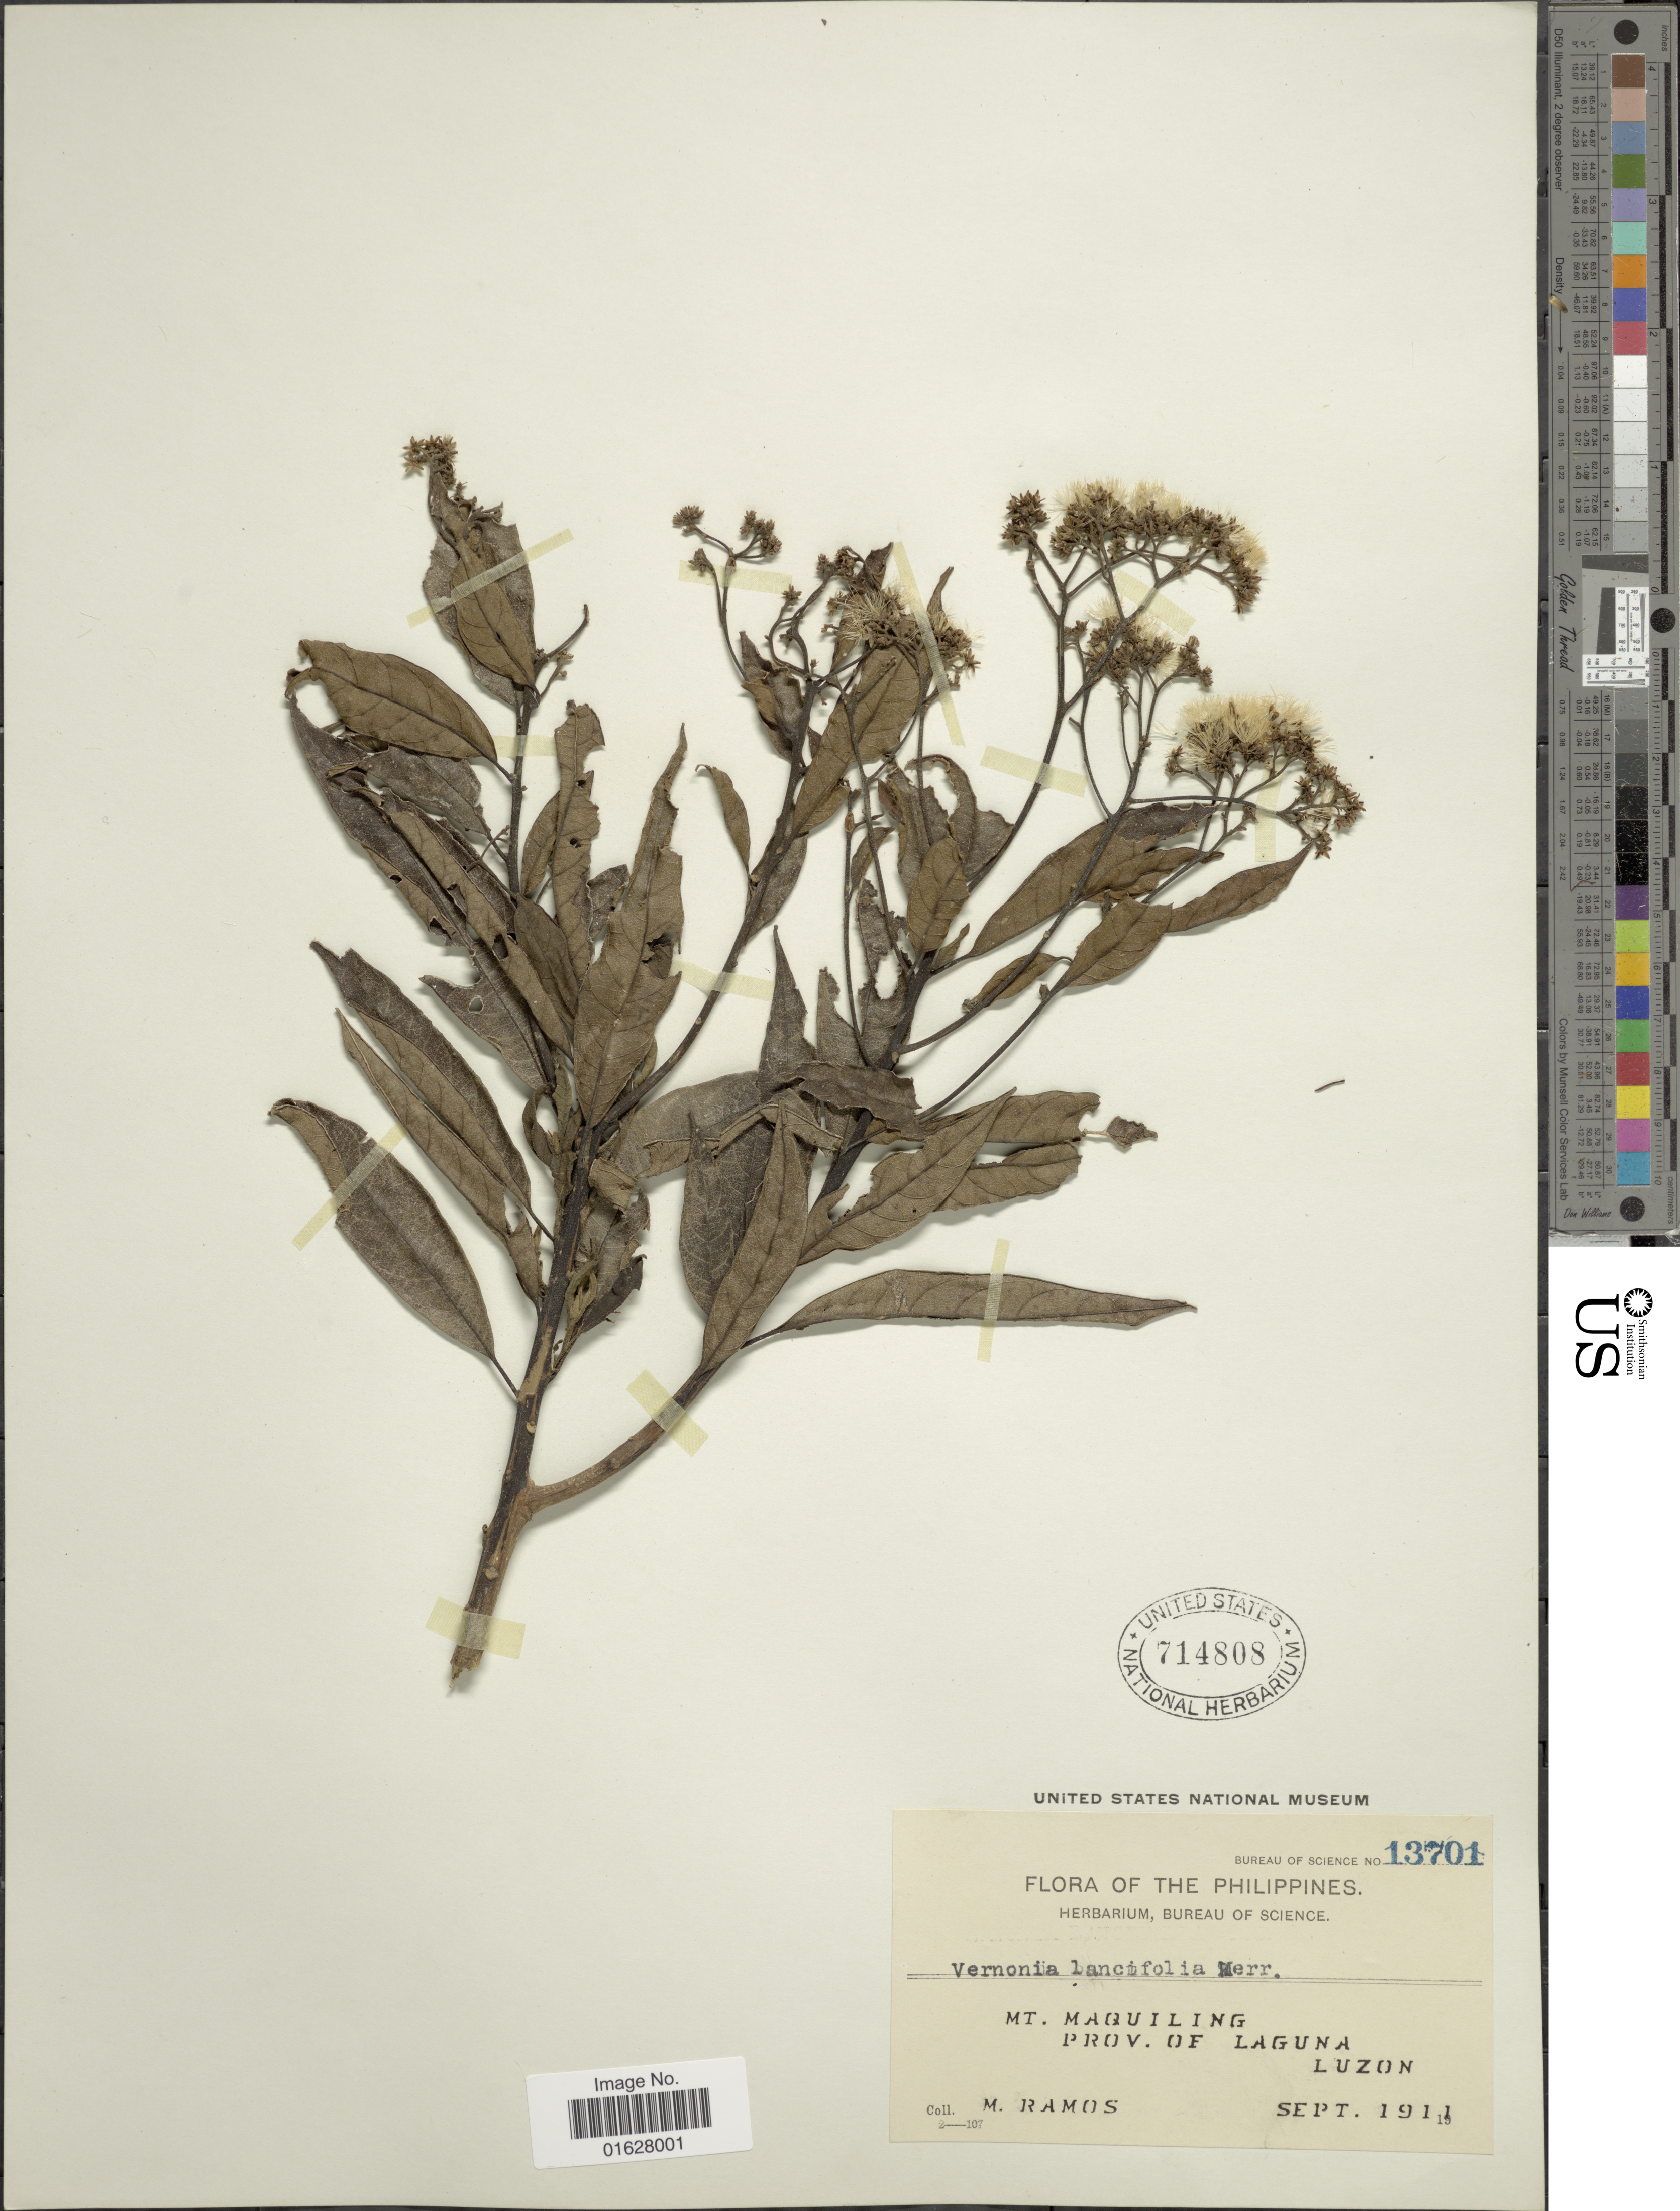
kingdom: Plantae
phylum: Tracheophyta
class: Magnoliopsida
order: Asterales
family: Asteraceae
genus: Vernonia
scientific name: Vernonia lancifolia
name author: Merr.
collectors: M. Ramos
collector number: Bureau of Science 13701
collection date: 1911-09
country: Philippines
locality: The Philippines. Mt. Maquiling. Prov. of Laguna Luzon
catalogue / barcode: US 714808